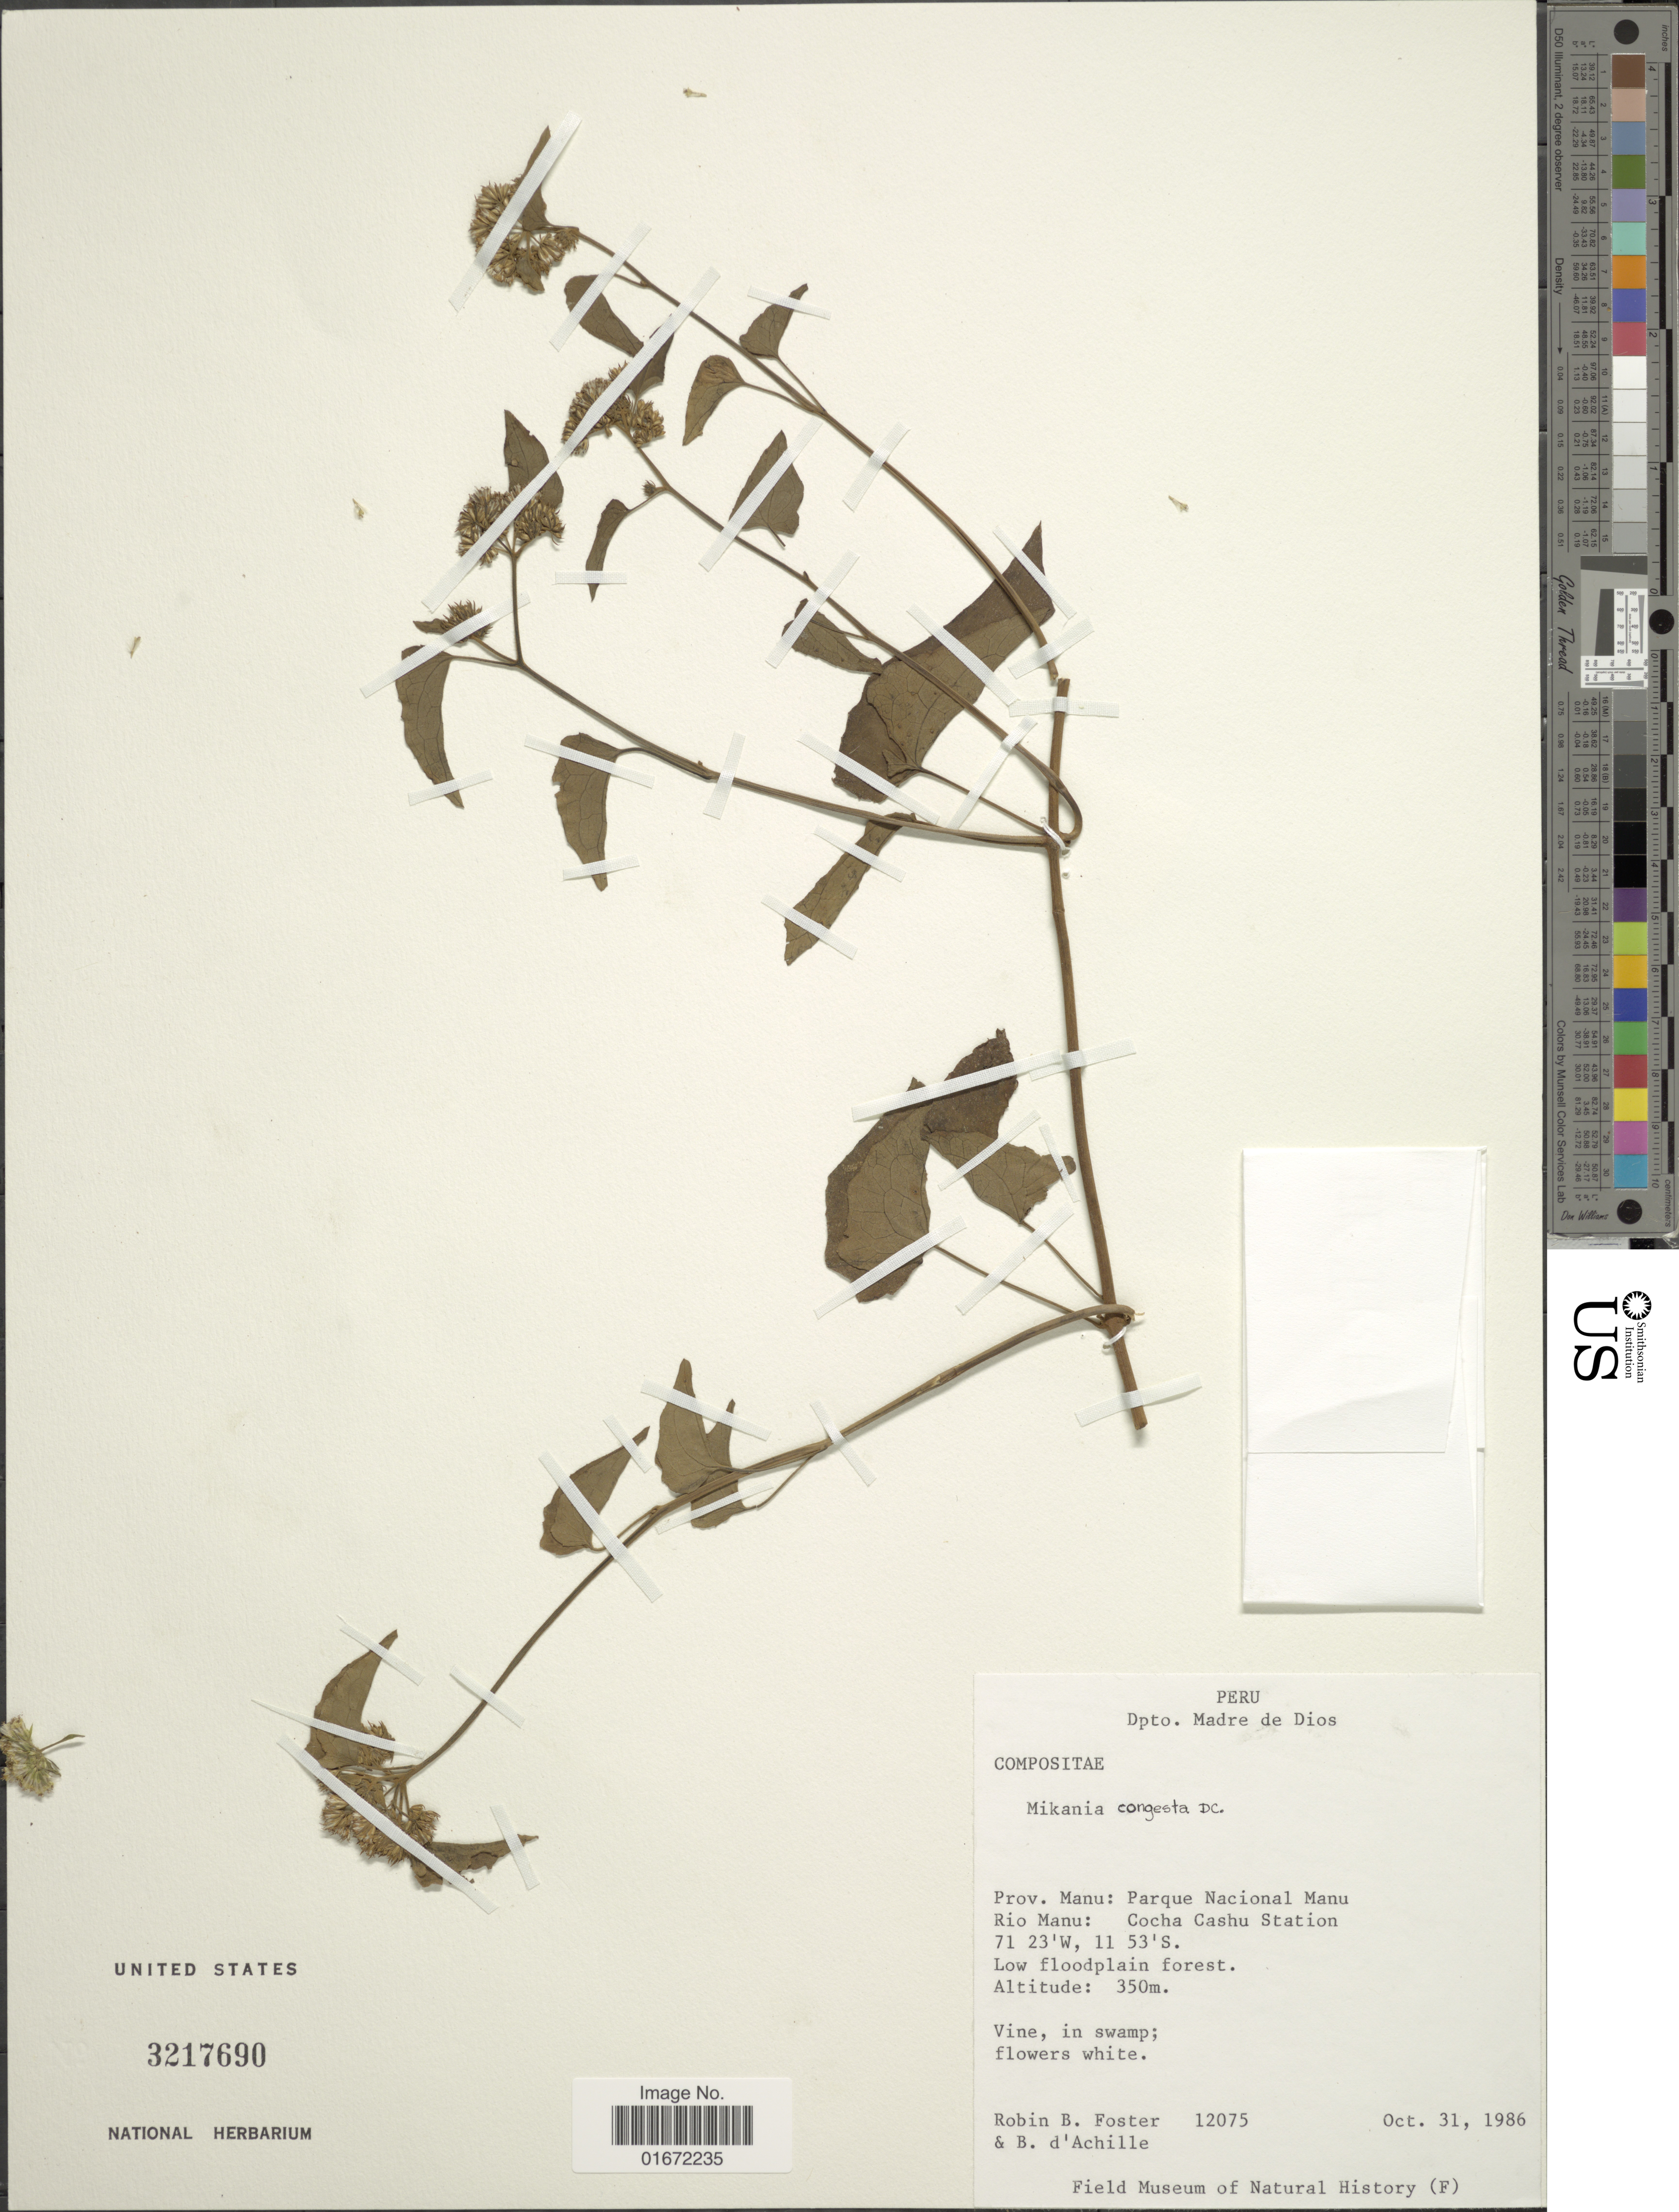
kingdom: Plantae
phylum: Tracheophyta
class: Magnoliopsida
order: Asterales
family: Asteraceae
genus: Mikania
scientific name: Mikania congesta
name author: DC.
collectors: R. B. Foster & B. d'Achille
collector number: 12075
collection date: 1986-10-31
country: Peru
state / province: Madre de Dios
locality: Dpto. Madre de Dios. Prov. Manu: Parque Nacional Manu. Rio Manu: Cocha Cahu Station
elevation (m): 350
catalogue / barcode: US 3217690